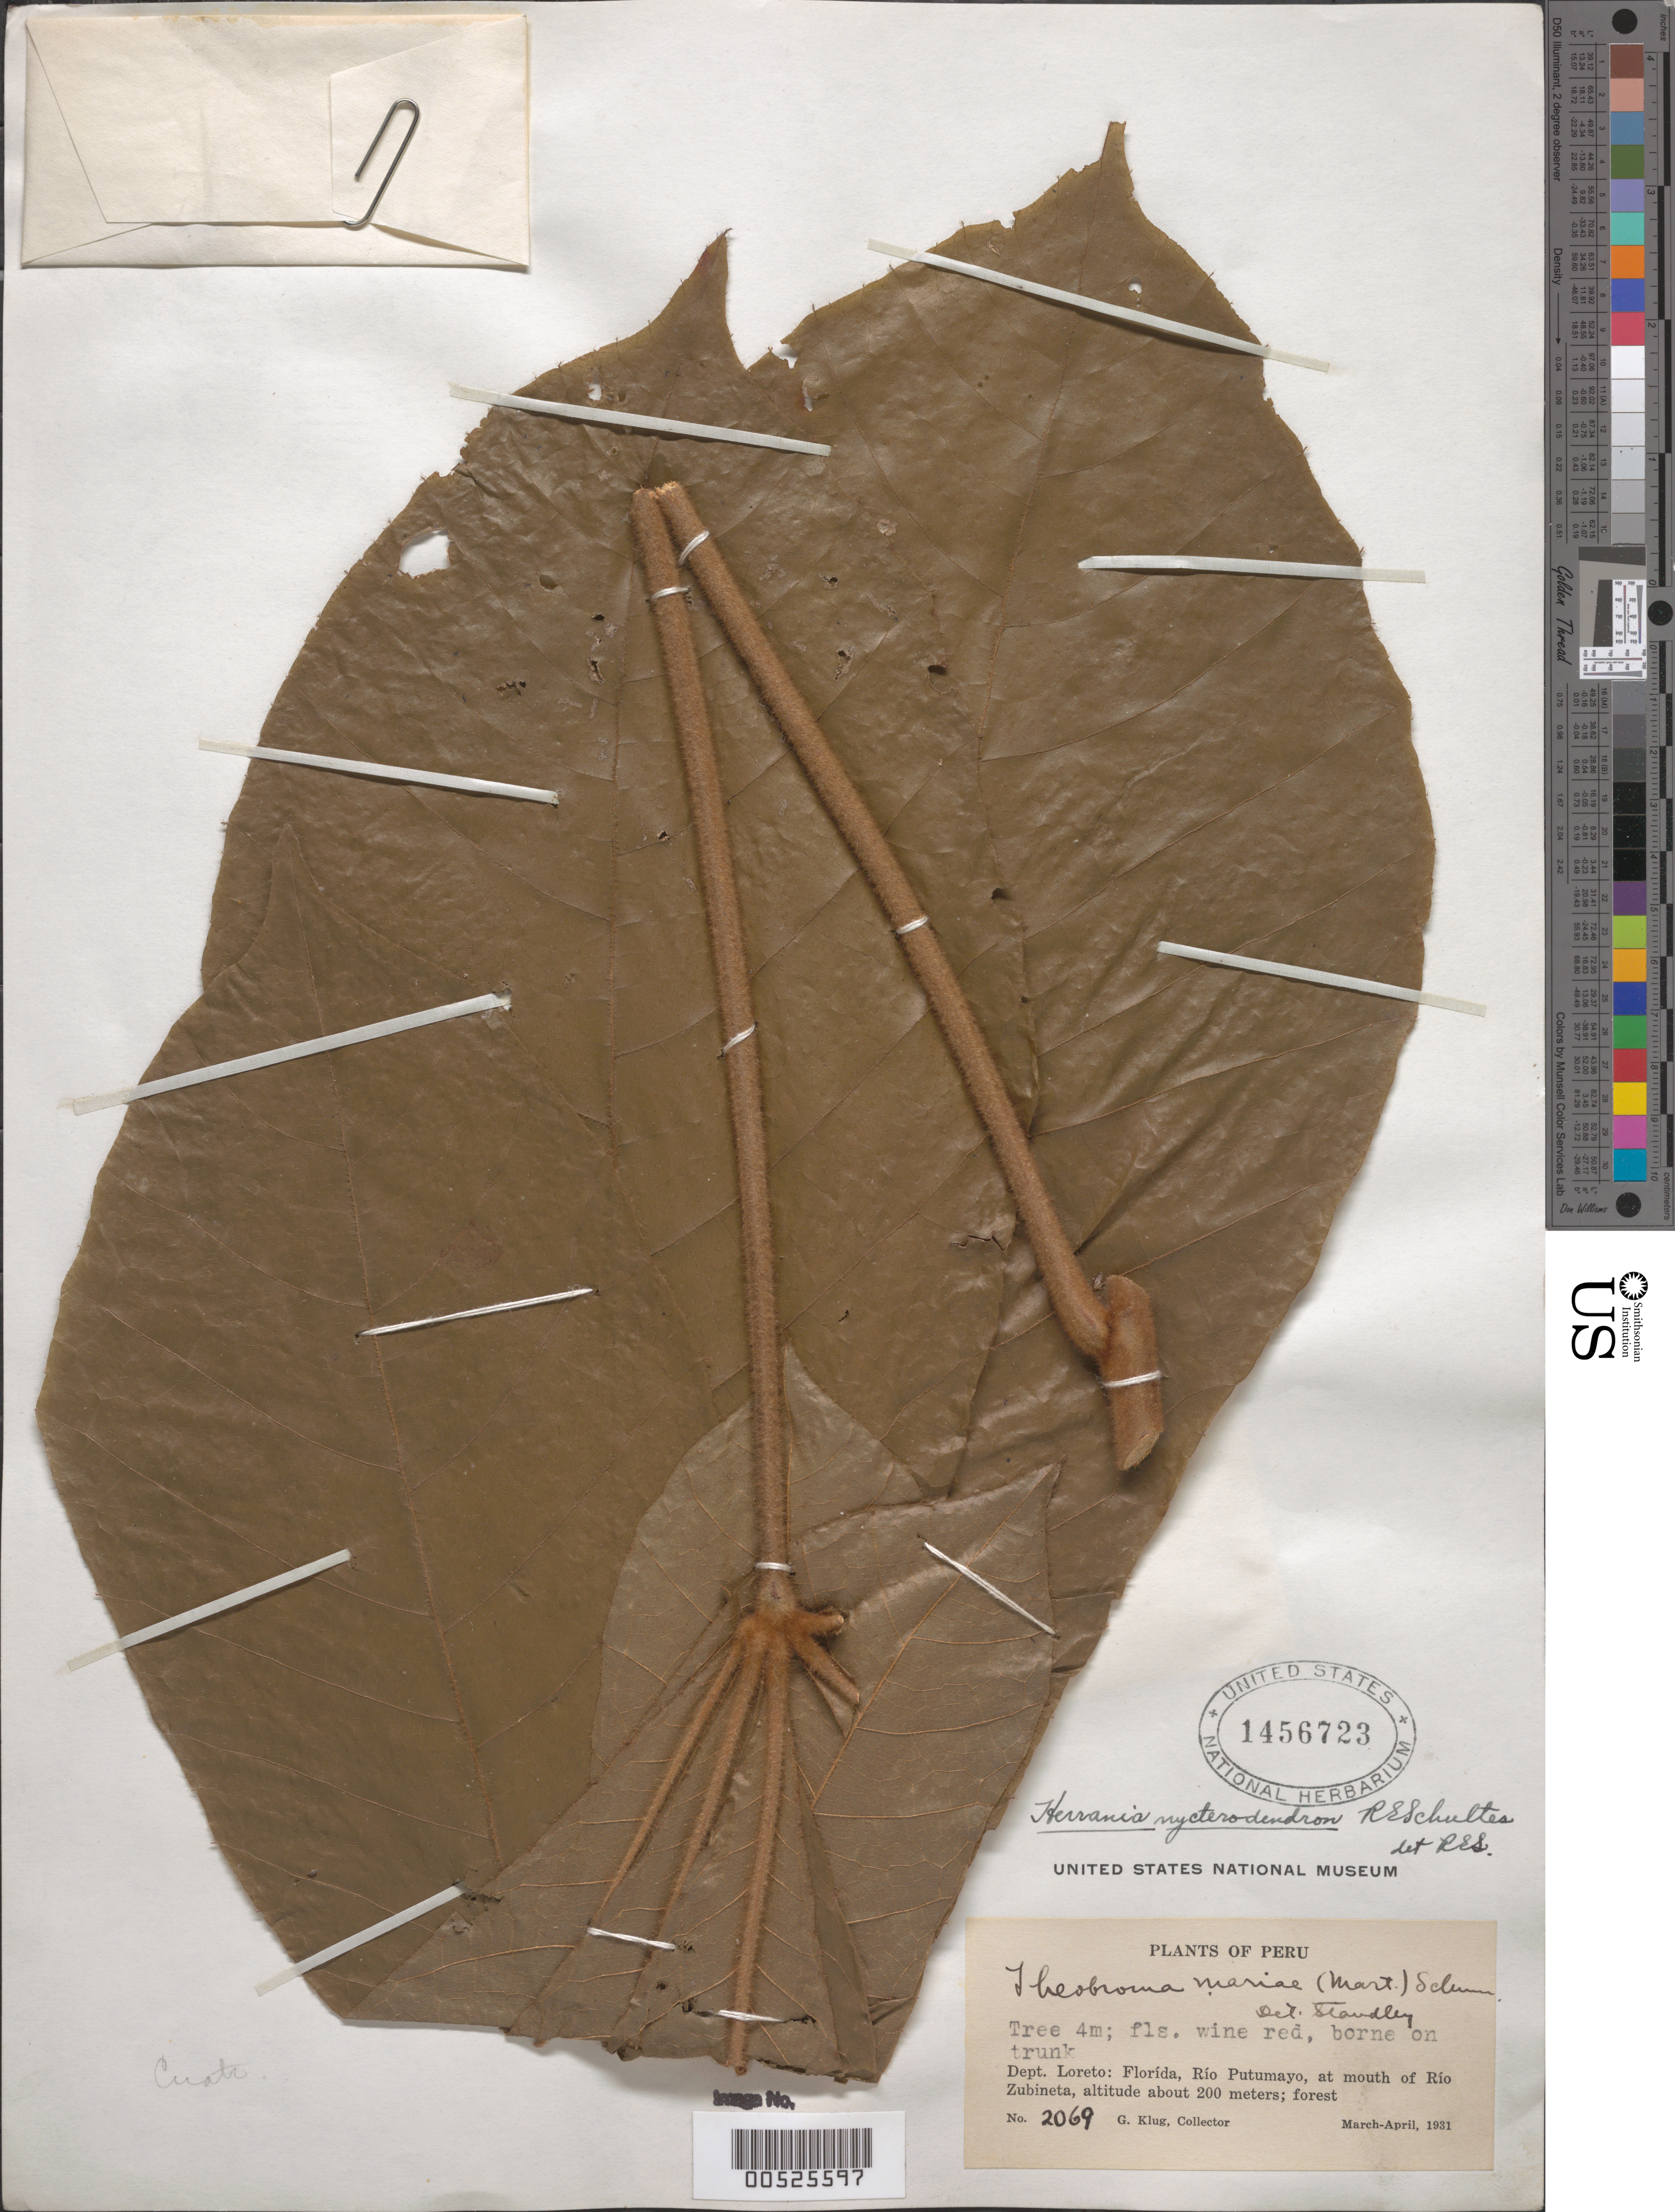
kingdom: Plantae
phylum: Tracheophyta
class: Magnoliopsida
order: Malvales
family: Malvaceae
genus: Herrania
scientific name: Herrania nycterodendron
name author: R.E. Schult.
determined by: Schultes, R. E.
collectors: G. Klug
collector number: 2069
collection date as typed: Mar 1931 to -- Apr 1931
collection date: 1931-03/1931-04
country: Peru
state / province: Loreto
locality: Florída, Río Putumayo, at mouth of Río Zubineta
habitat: forest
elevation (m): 200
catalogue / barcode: US 1456723